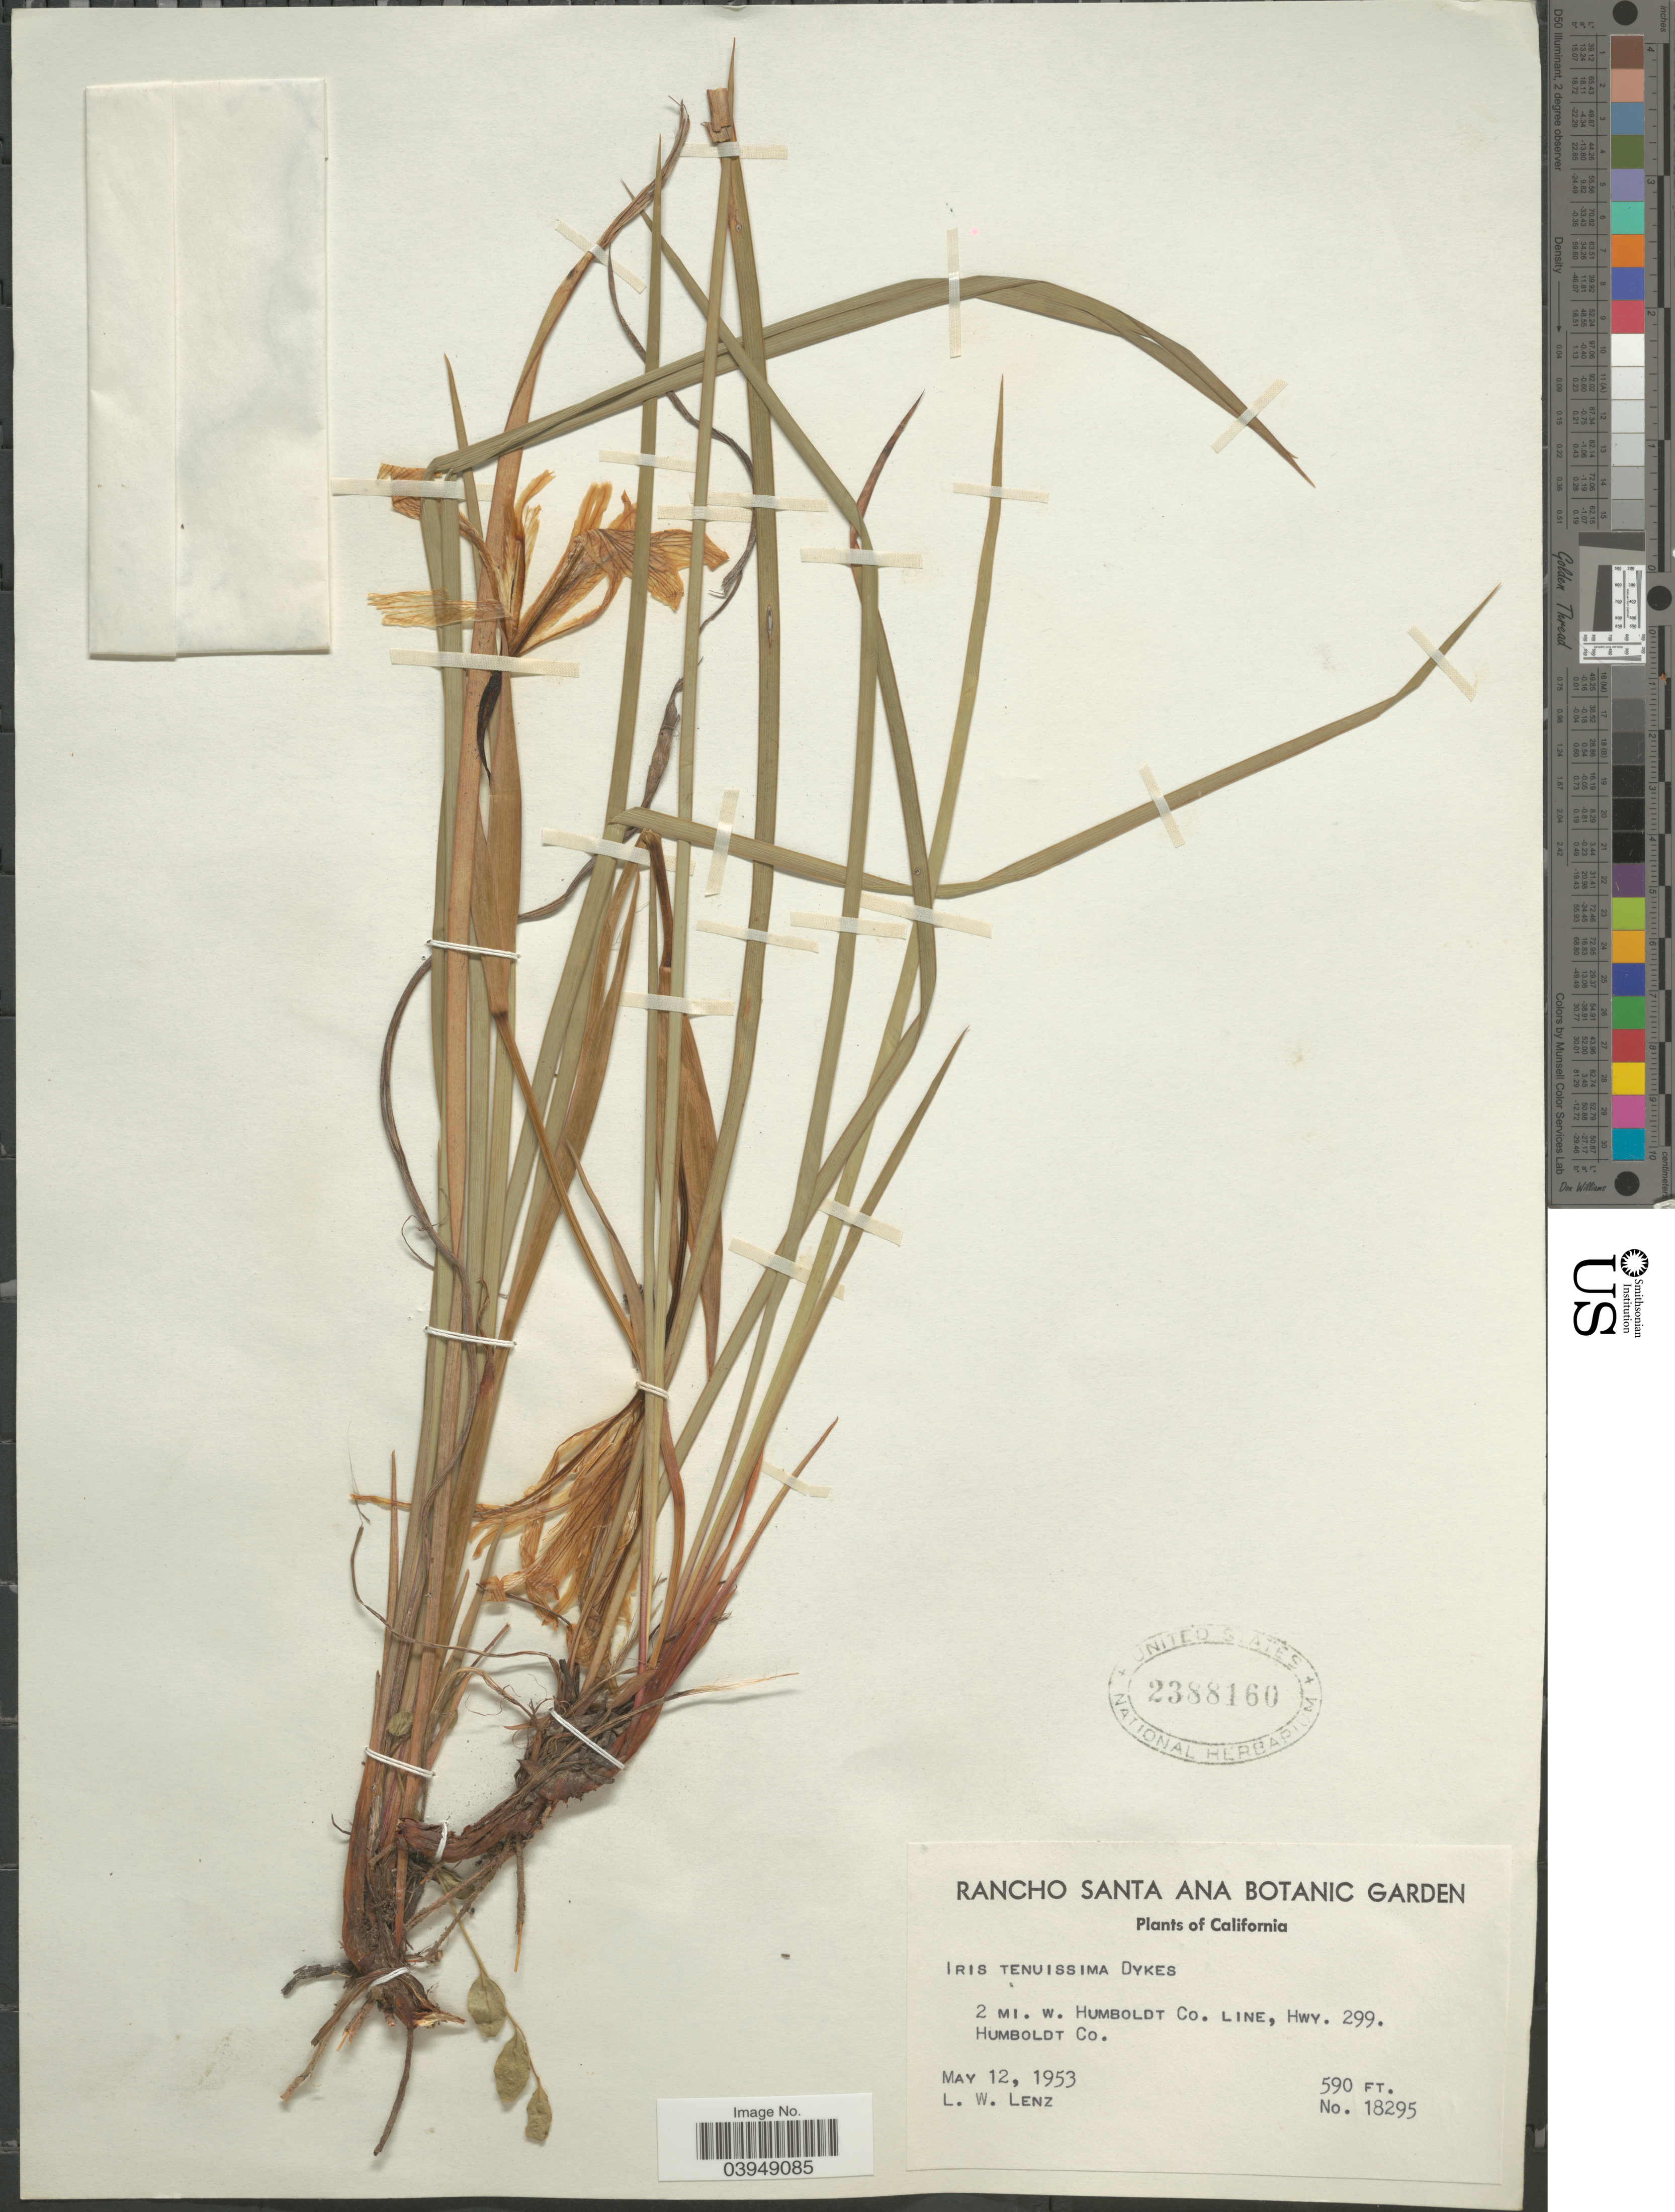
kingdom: Plantae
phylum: Tracheophyta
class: Liliopsida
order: Asparagales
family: Iridaceae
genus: Iris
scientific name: Iris tenuissima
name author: Dykes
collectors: L. Lenz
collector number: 18295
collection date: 1953-05-12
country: United States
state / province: California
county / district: Humboldt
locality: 2 mi. w. Humboldt Co. line, Hwy. 299. Humboldt Co.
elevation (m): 180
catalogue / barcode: US 2388160